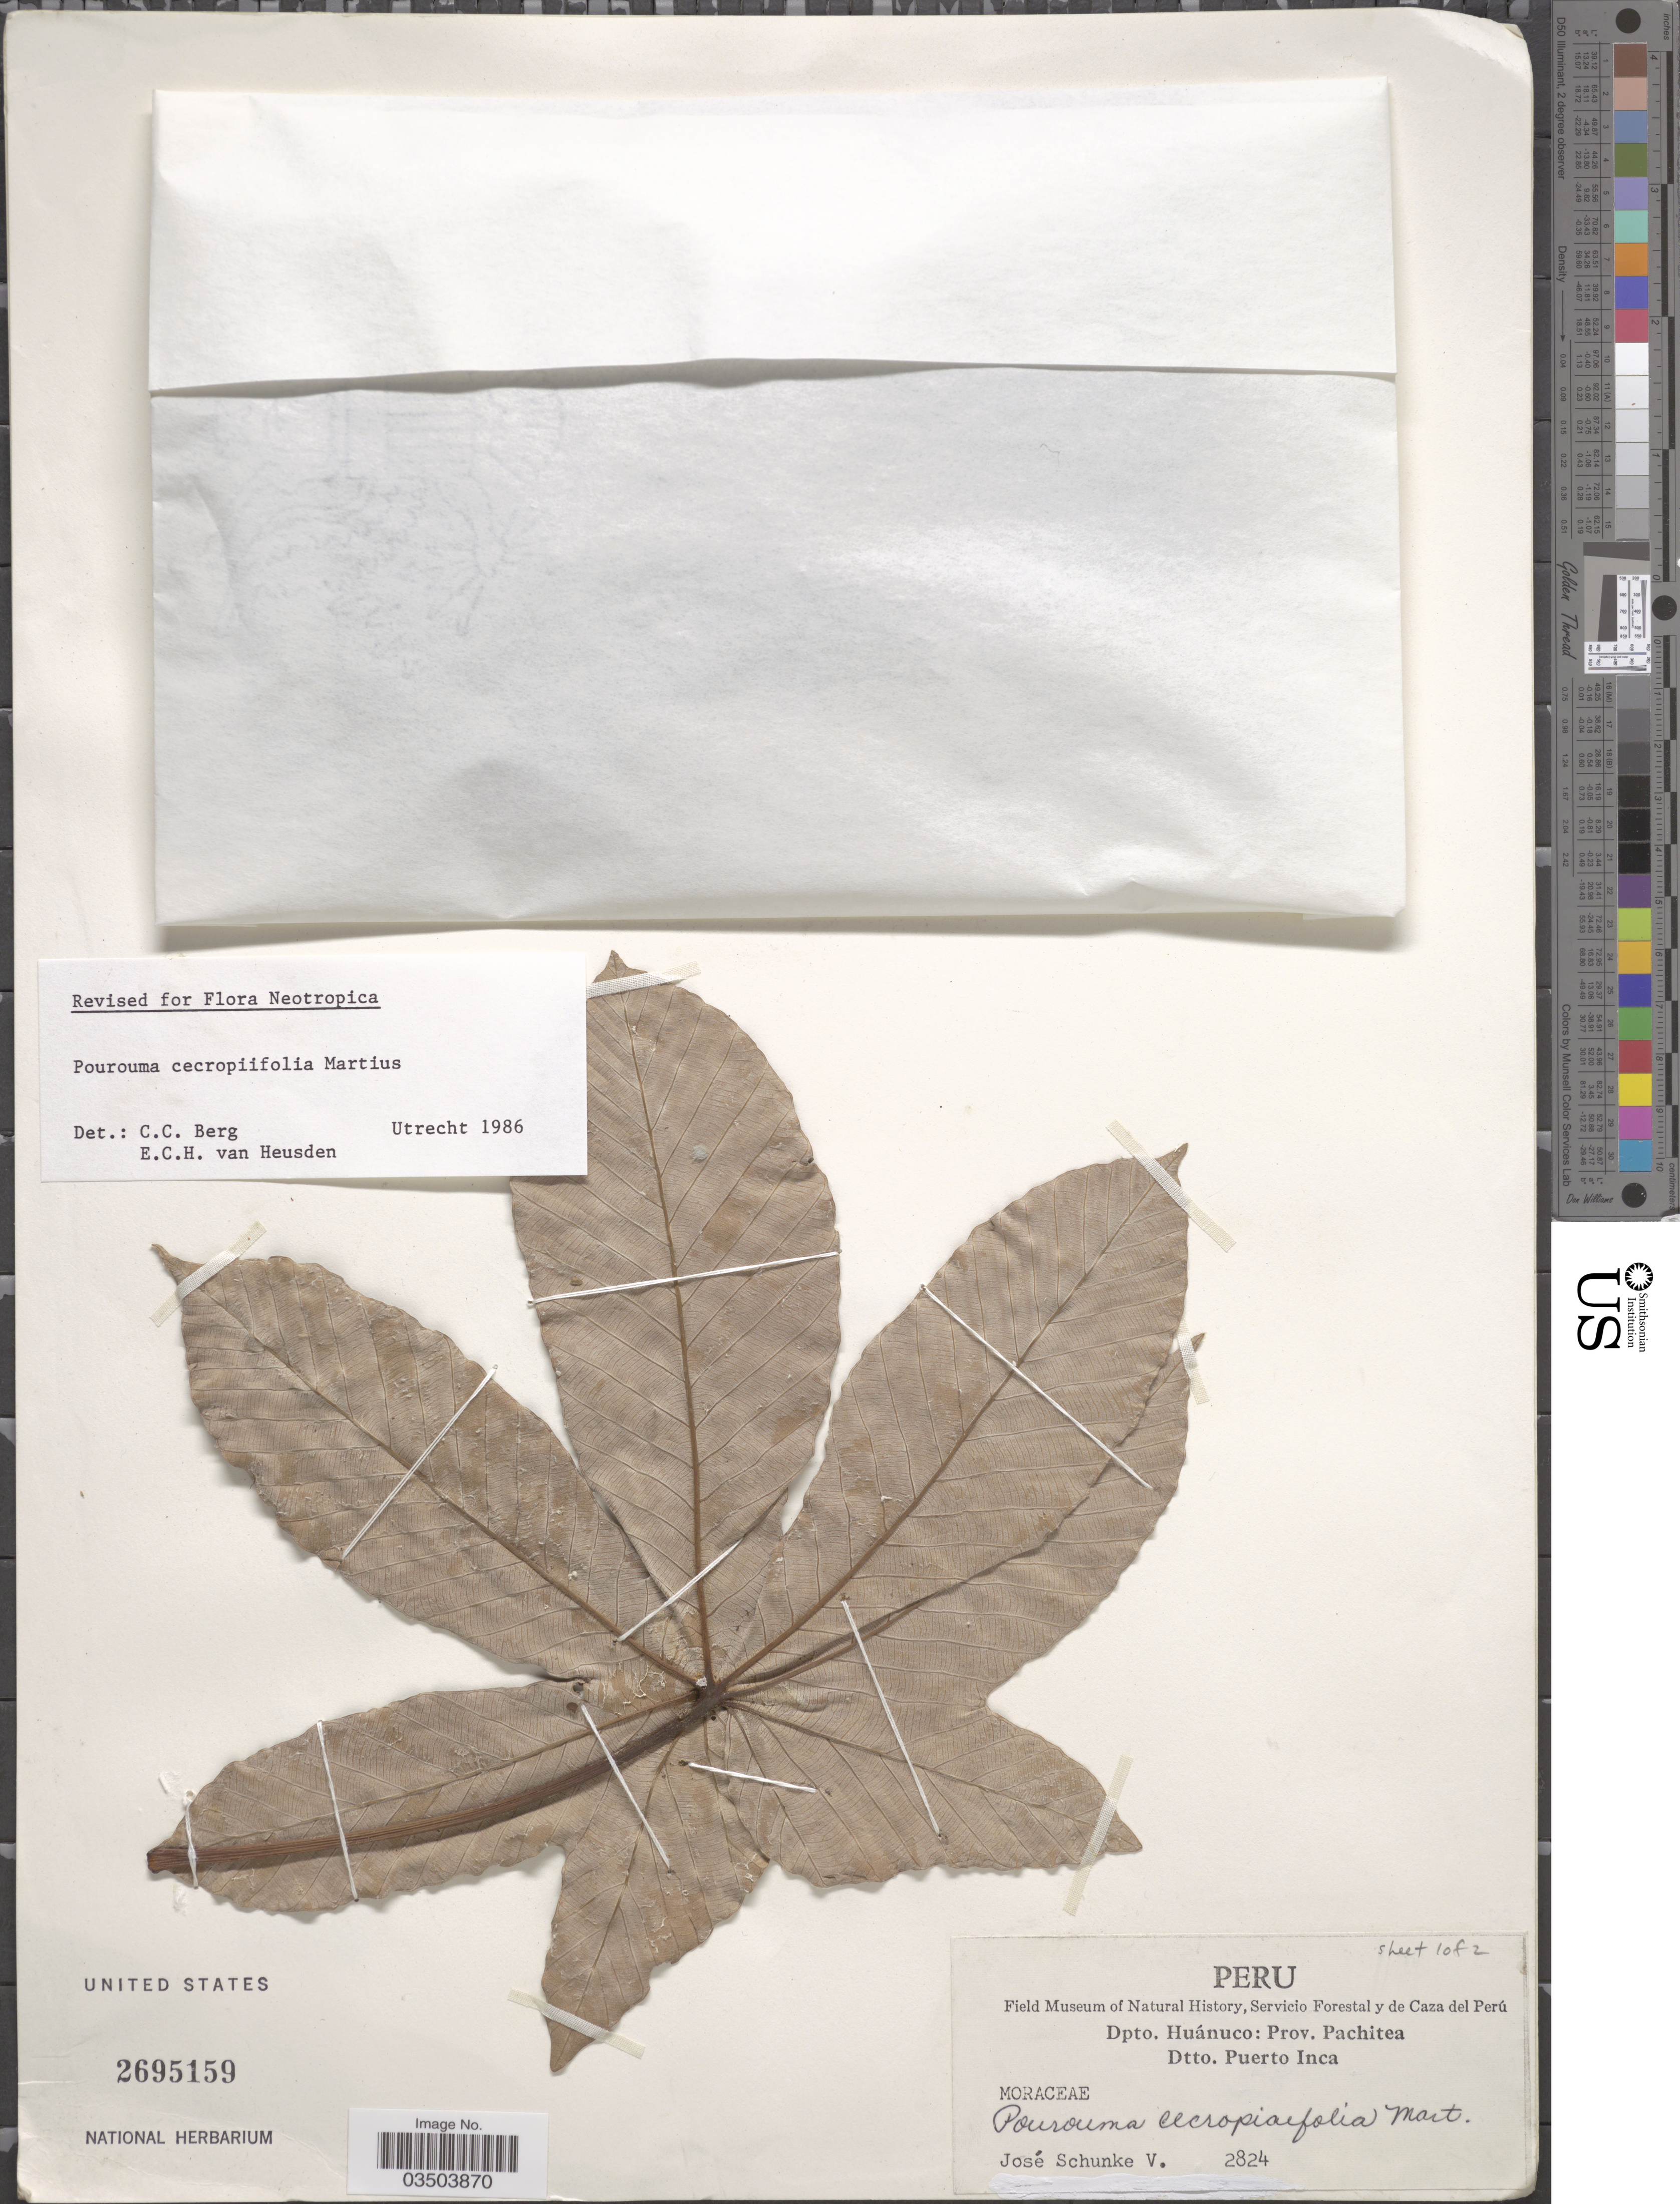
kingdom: Plantae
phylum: Tracheophyta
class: Magnoliopsida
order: Rosales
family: Urticaceae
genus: Pourouma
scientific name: Pourouma cecropiifolia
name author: Mart.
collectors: J. Schunke Vigo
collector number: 2824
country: Peru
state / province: Huánuco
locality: Dpto. Huánuco: Prov. Pachitea. Dtto. Puerto Inca.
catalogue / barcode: US 2695159